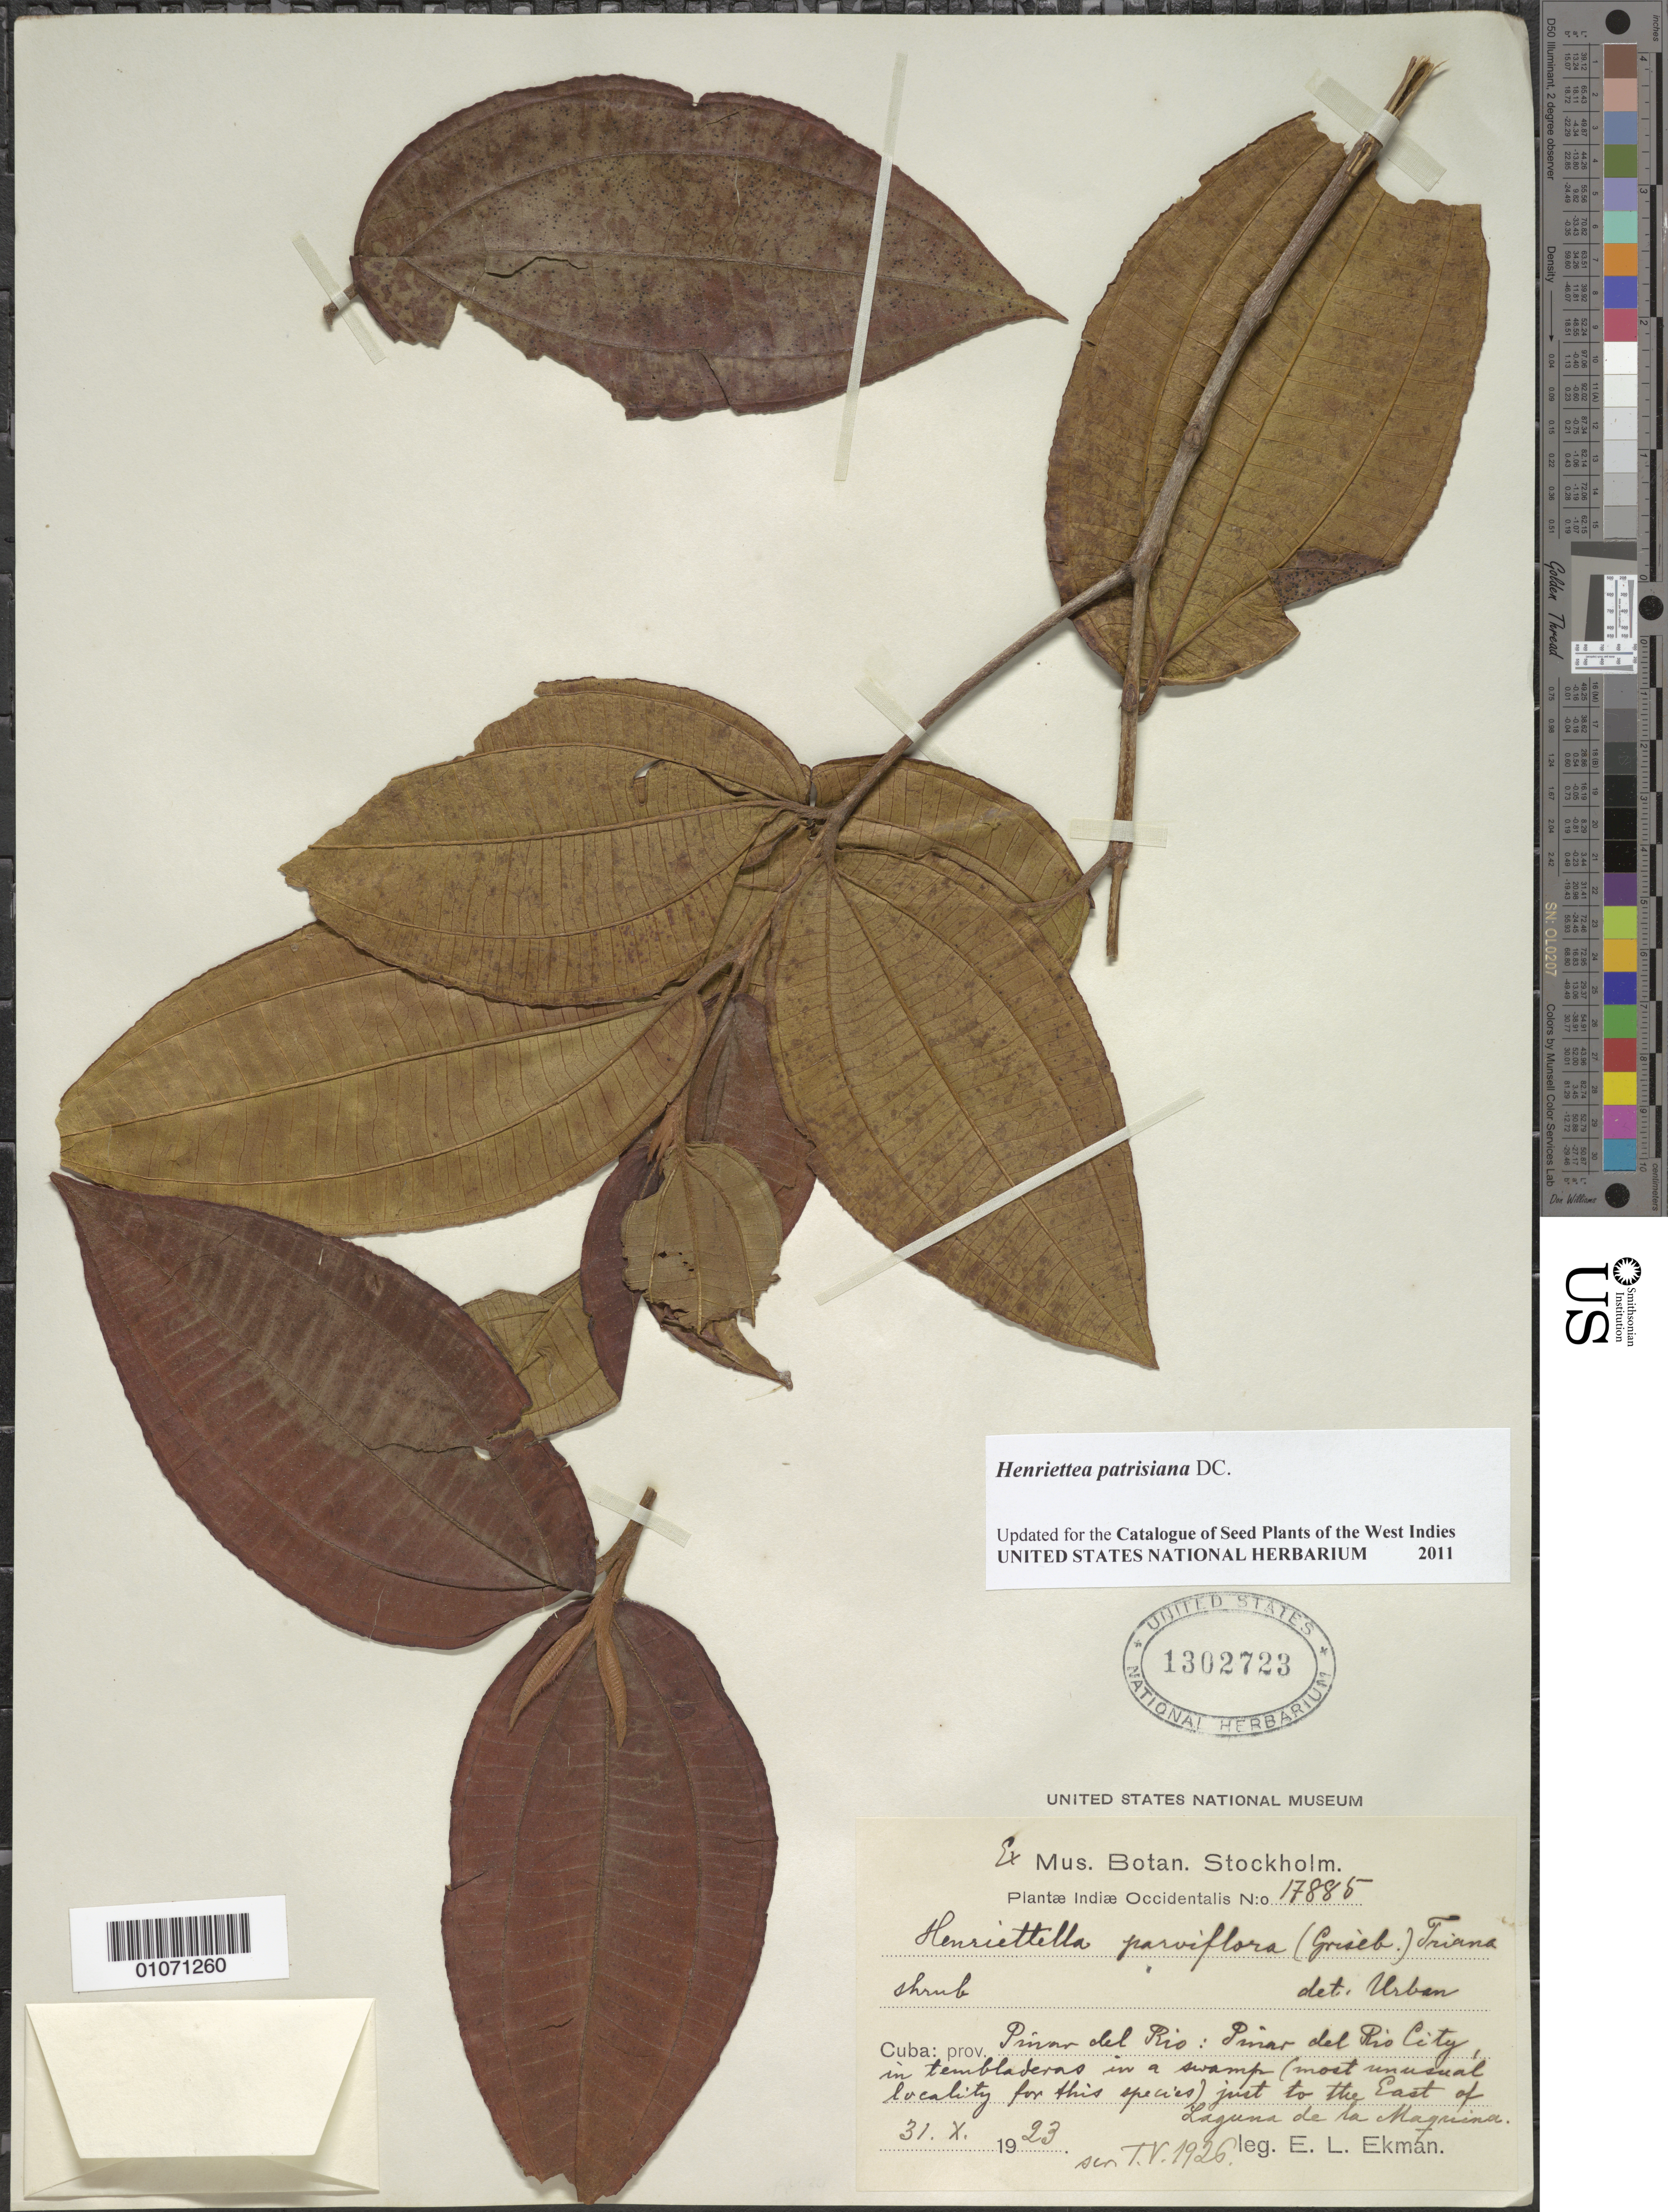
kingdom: Plantae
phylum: Tracheophyta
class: Magnoliopsida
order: Myrtales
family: Melastomataceae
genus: Henriettea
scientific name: Henriettea patrisiana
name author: DC.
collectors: E. L. Ekman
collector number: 17885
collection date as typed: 31 Oct 1923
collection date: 1923-10-31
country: Cuba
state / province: Pinar del Río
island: Cuba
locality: Pinar del Río City, just E of Laguna de la Maquina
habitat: In tembladeras in a swamp; Most unusual locality for this species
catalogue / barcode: US 1302723